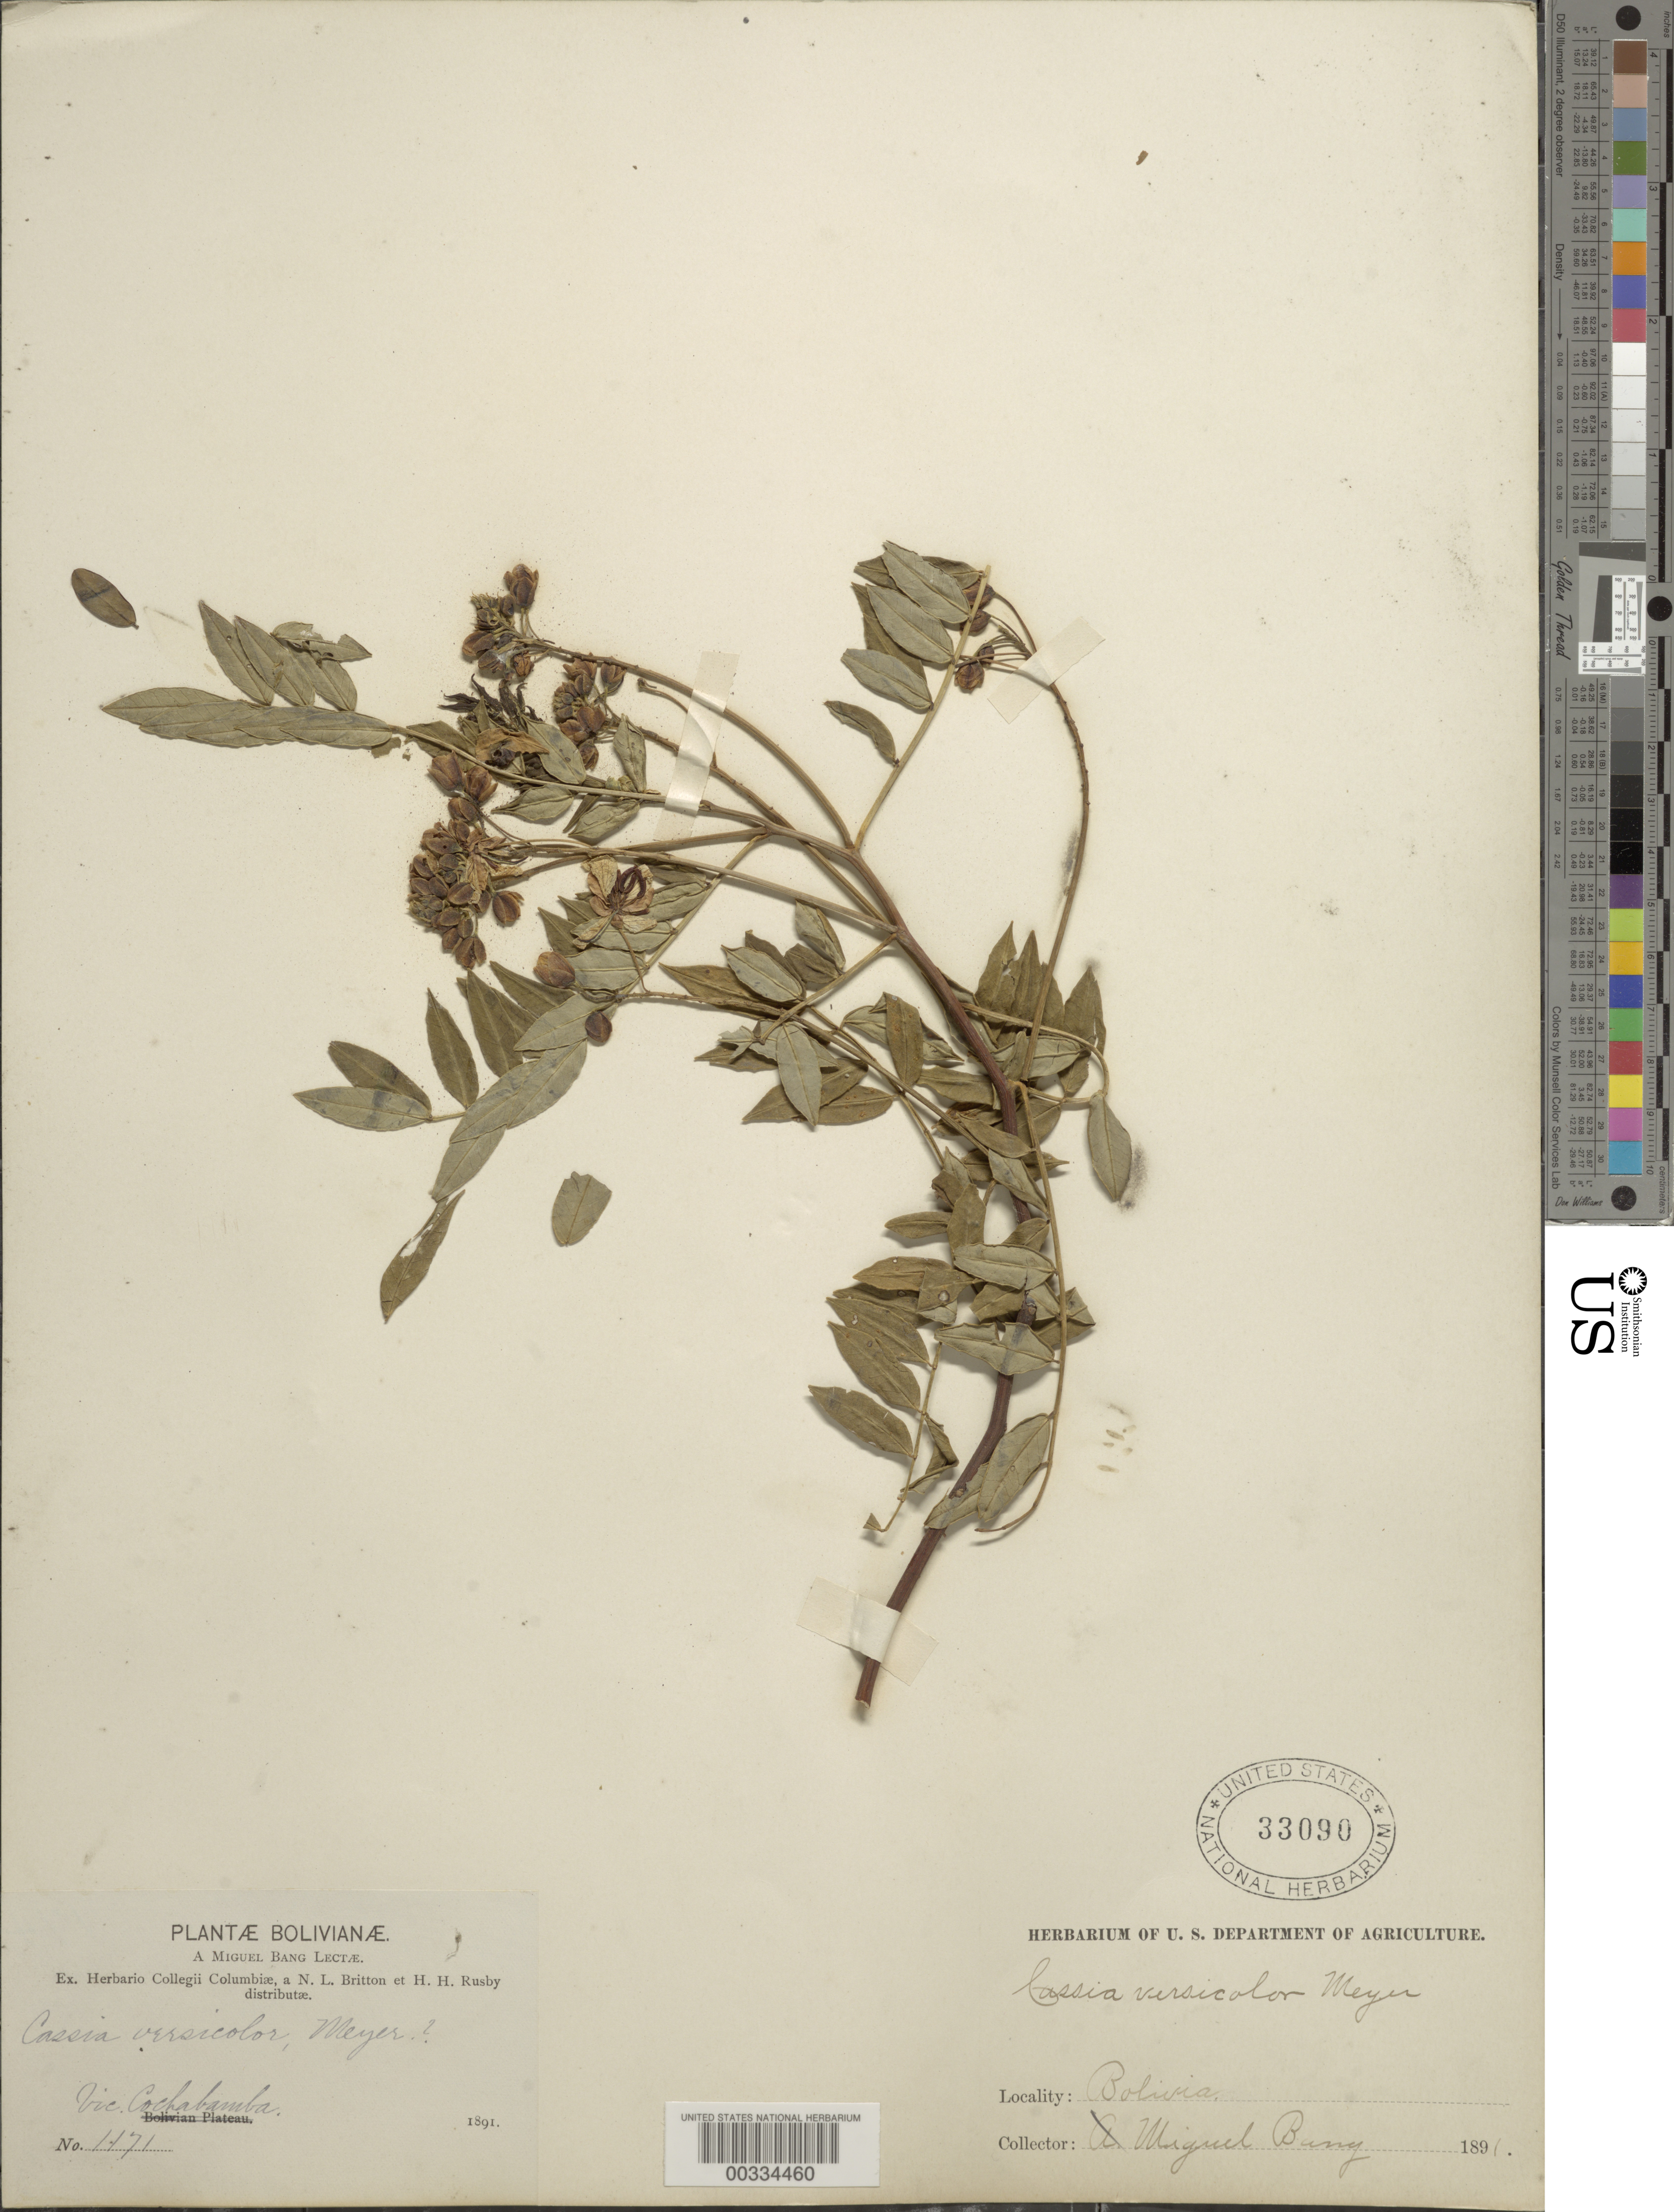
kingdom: Plantae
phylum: Tracheophyta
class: Magnoliopsida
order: Fabales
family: Fabaceae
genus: Senna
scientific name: Senna hookeriana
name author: Vatke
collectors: M. Bang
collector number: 1171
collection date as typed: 1891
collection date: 1891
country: Bolivia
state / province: Cochabamba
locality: Vicinity of Cochabamba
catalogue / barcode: US 33090